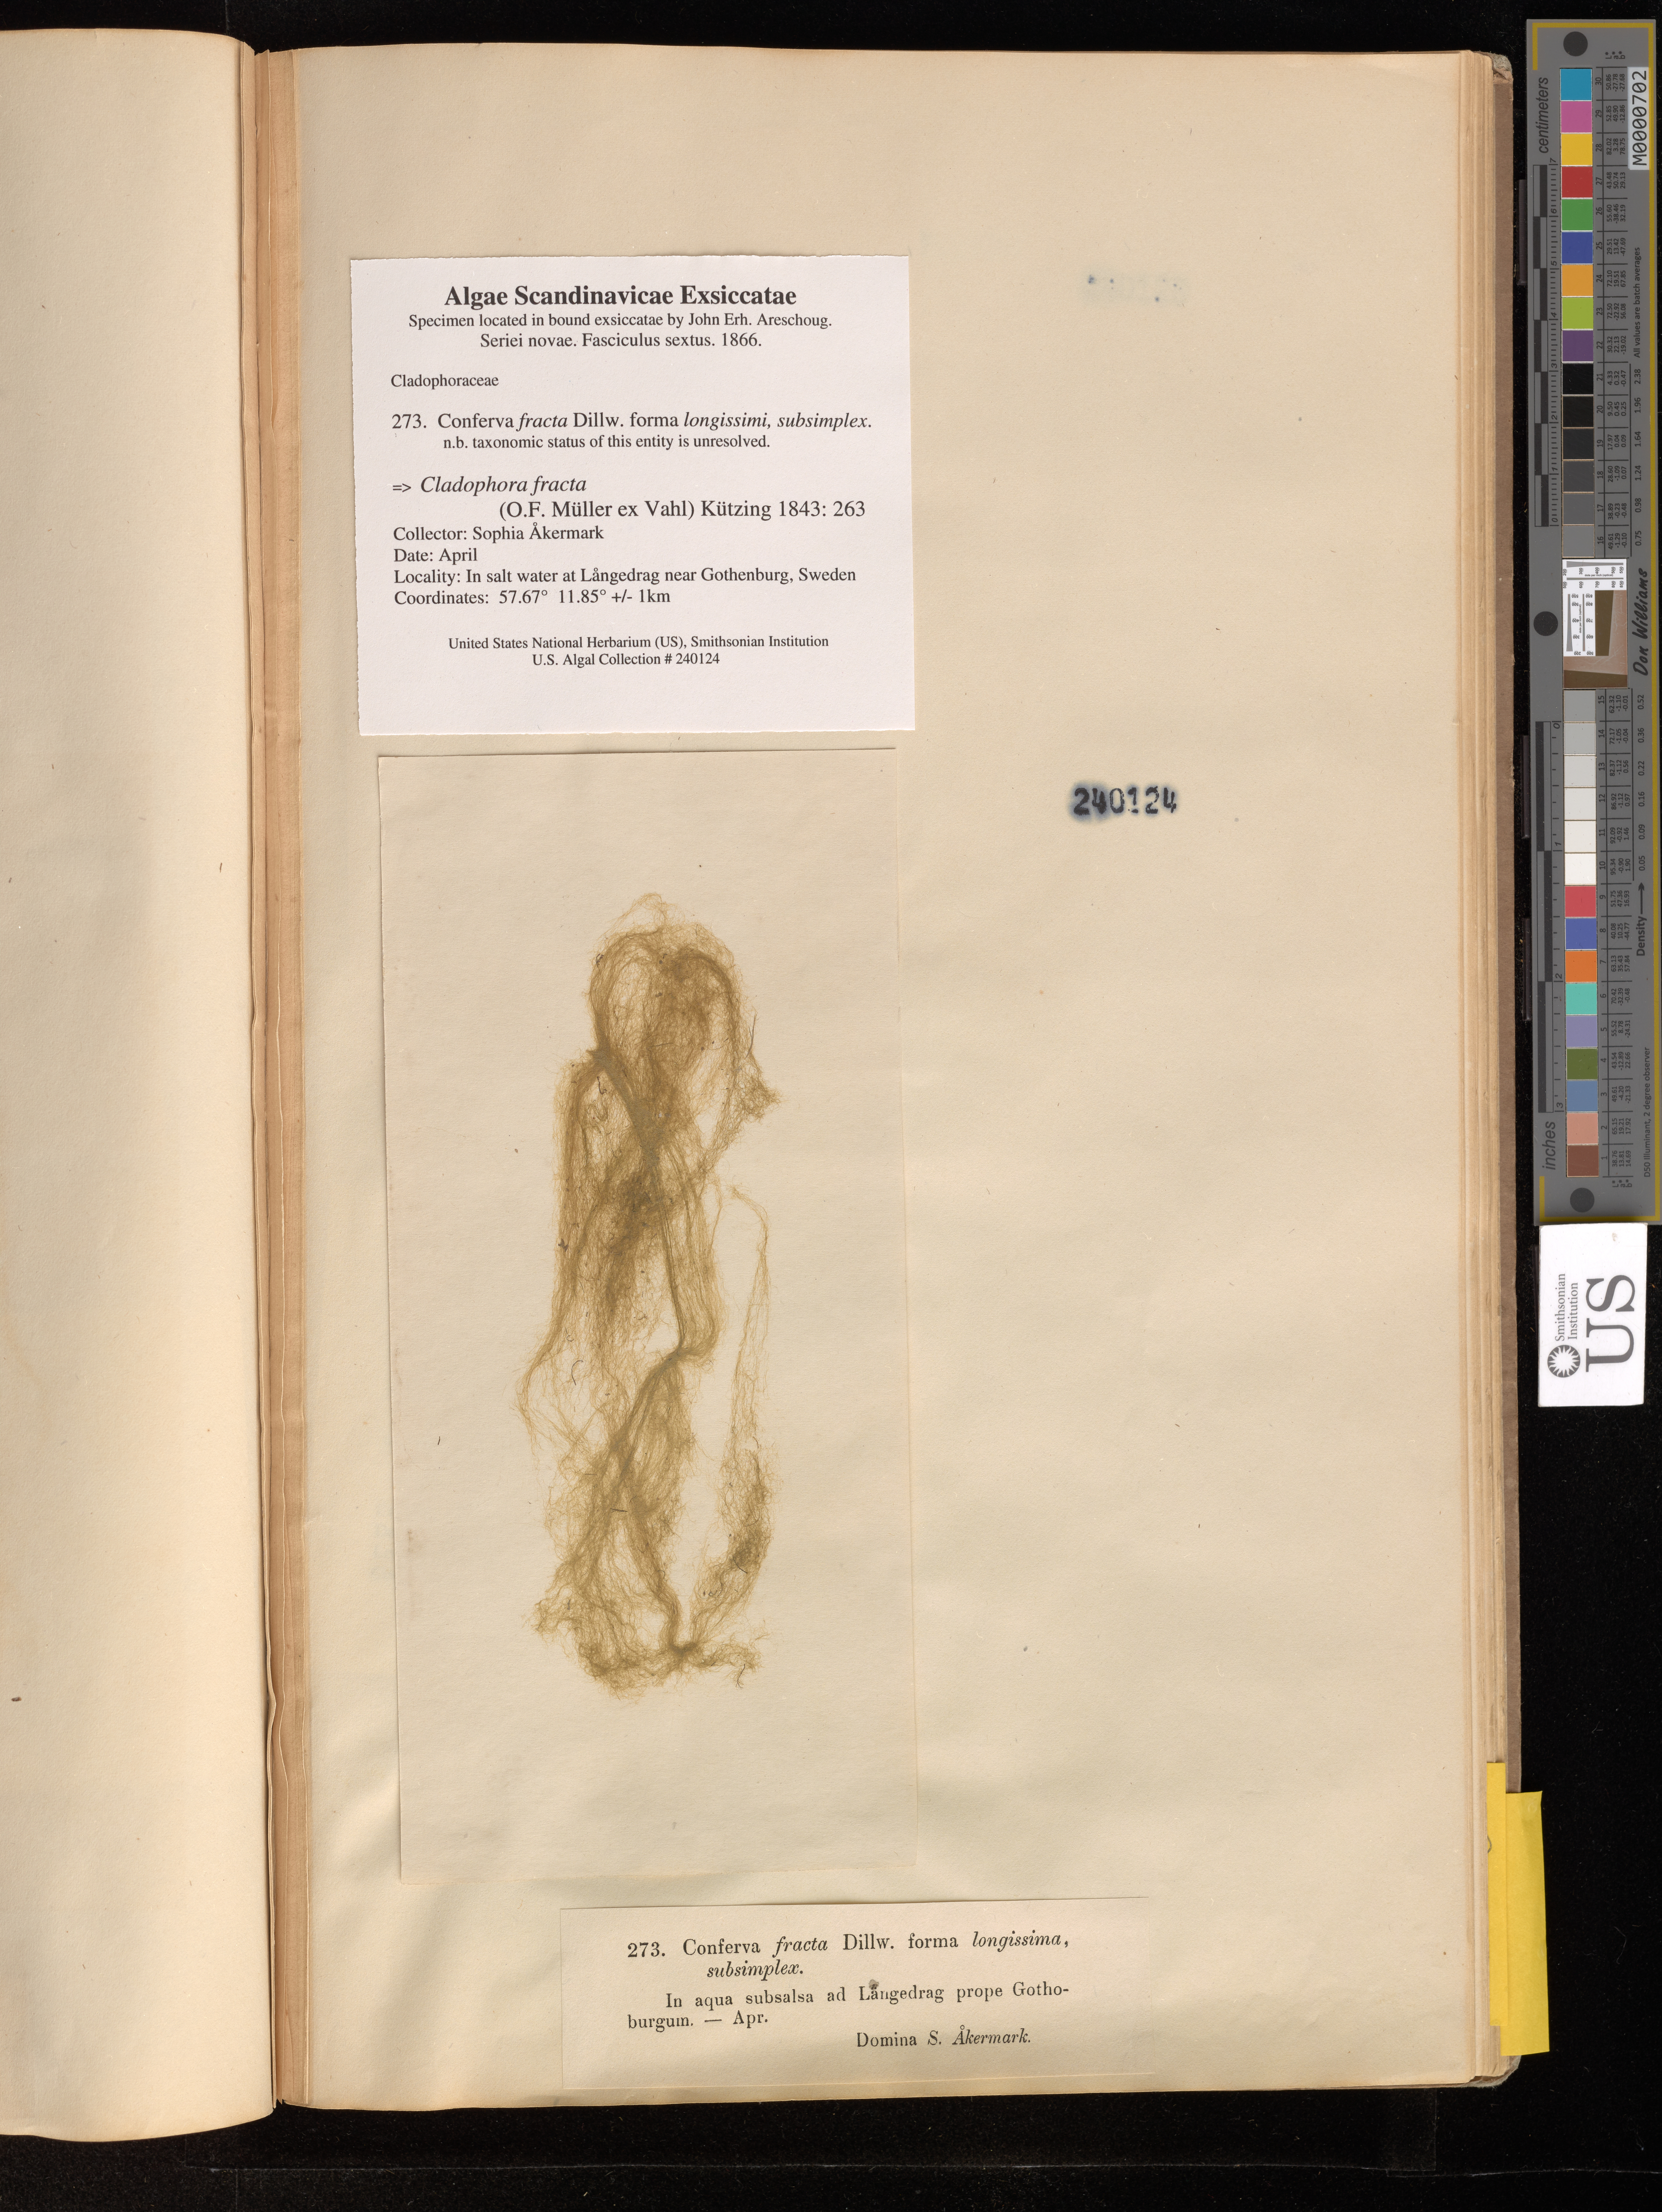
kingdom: Plantae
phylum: Chlorophyta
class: Ulvophyceae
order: Cladophorales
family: Cladophoraceae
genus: Cladophora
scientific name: Cladophora fracta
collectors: S. Akermark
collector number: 273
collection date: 1866-04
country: Sweden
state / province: Västra Götaland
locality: In salt water at Langedrag near Gothenburg.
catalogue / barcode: US 240124